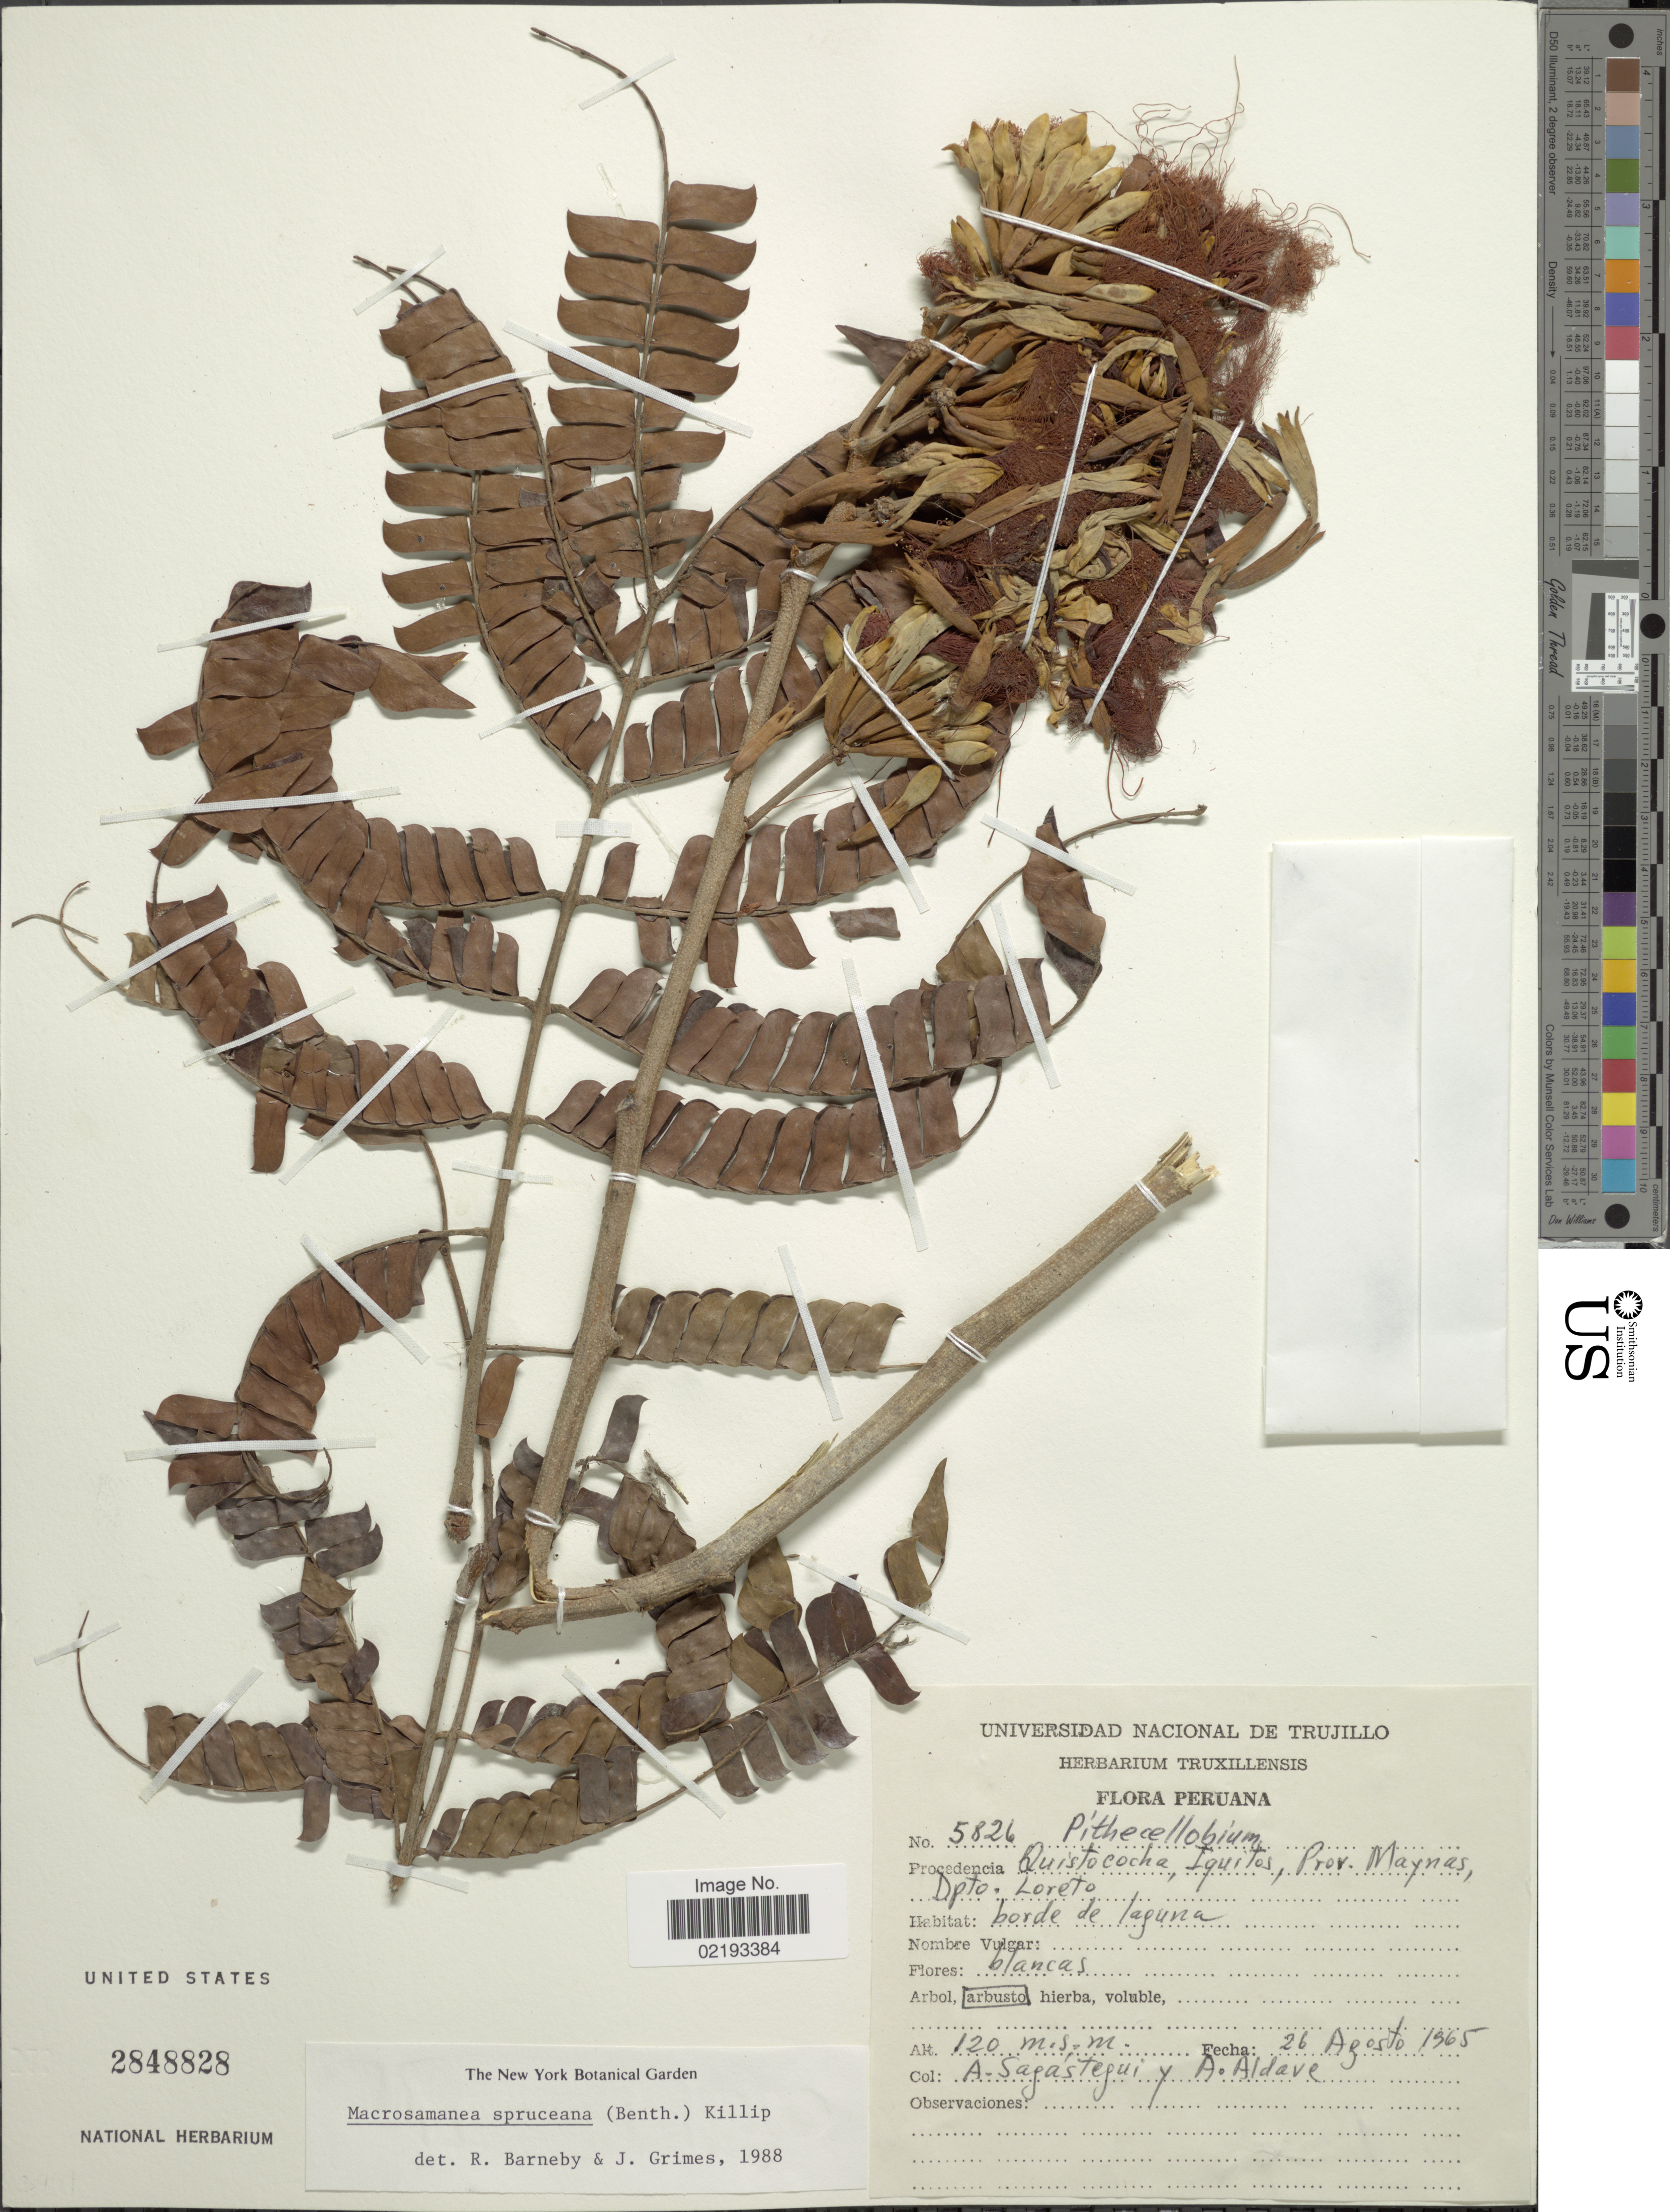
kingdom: Plantae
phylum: Tracheophyta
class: Magnoliopsida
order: Fabales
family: Fabaceae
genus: Macrosamanea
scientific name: Macrosamanea spruceana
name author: (Benth.) Killip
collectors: A. Sagástequi & A. Aldave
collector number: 5826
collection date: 1965-08-26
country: Peru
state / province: Loreto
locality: Quistococha, Iquitos, Prov. Maynas, Dpto Loreto, borde de laguna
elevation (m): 120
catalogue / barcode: US 2848828